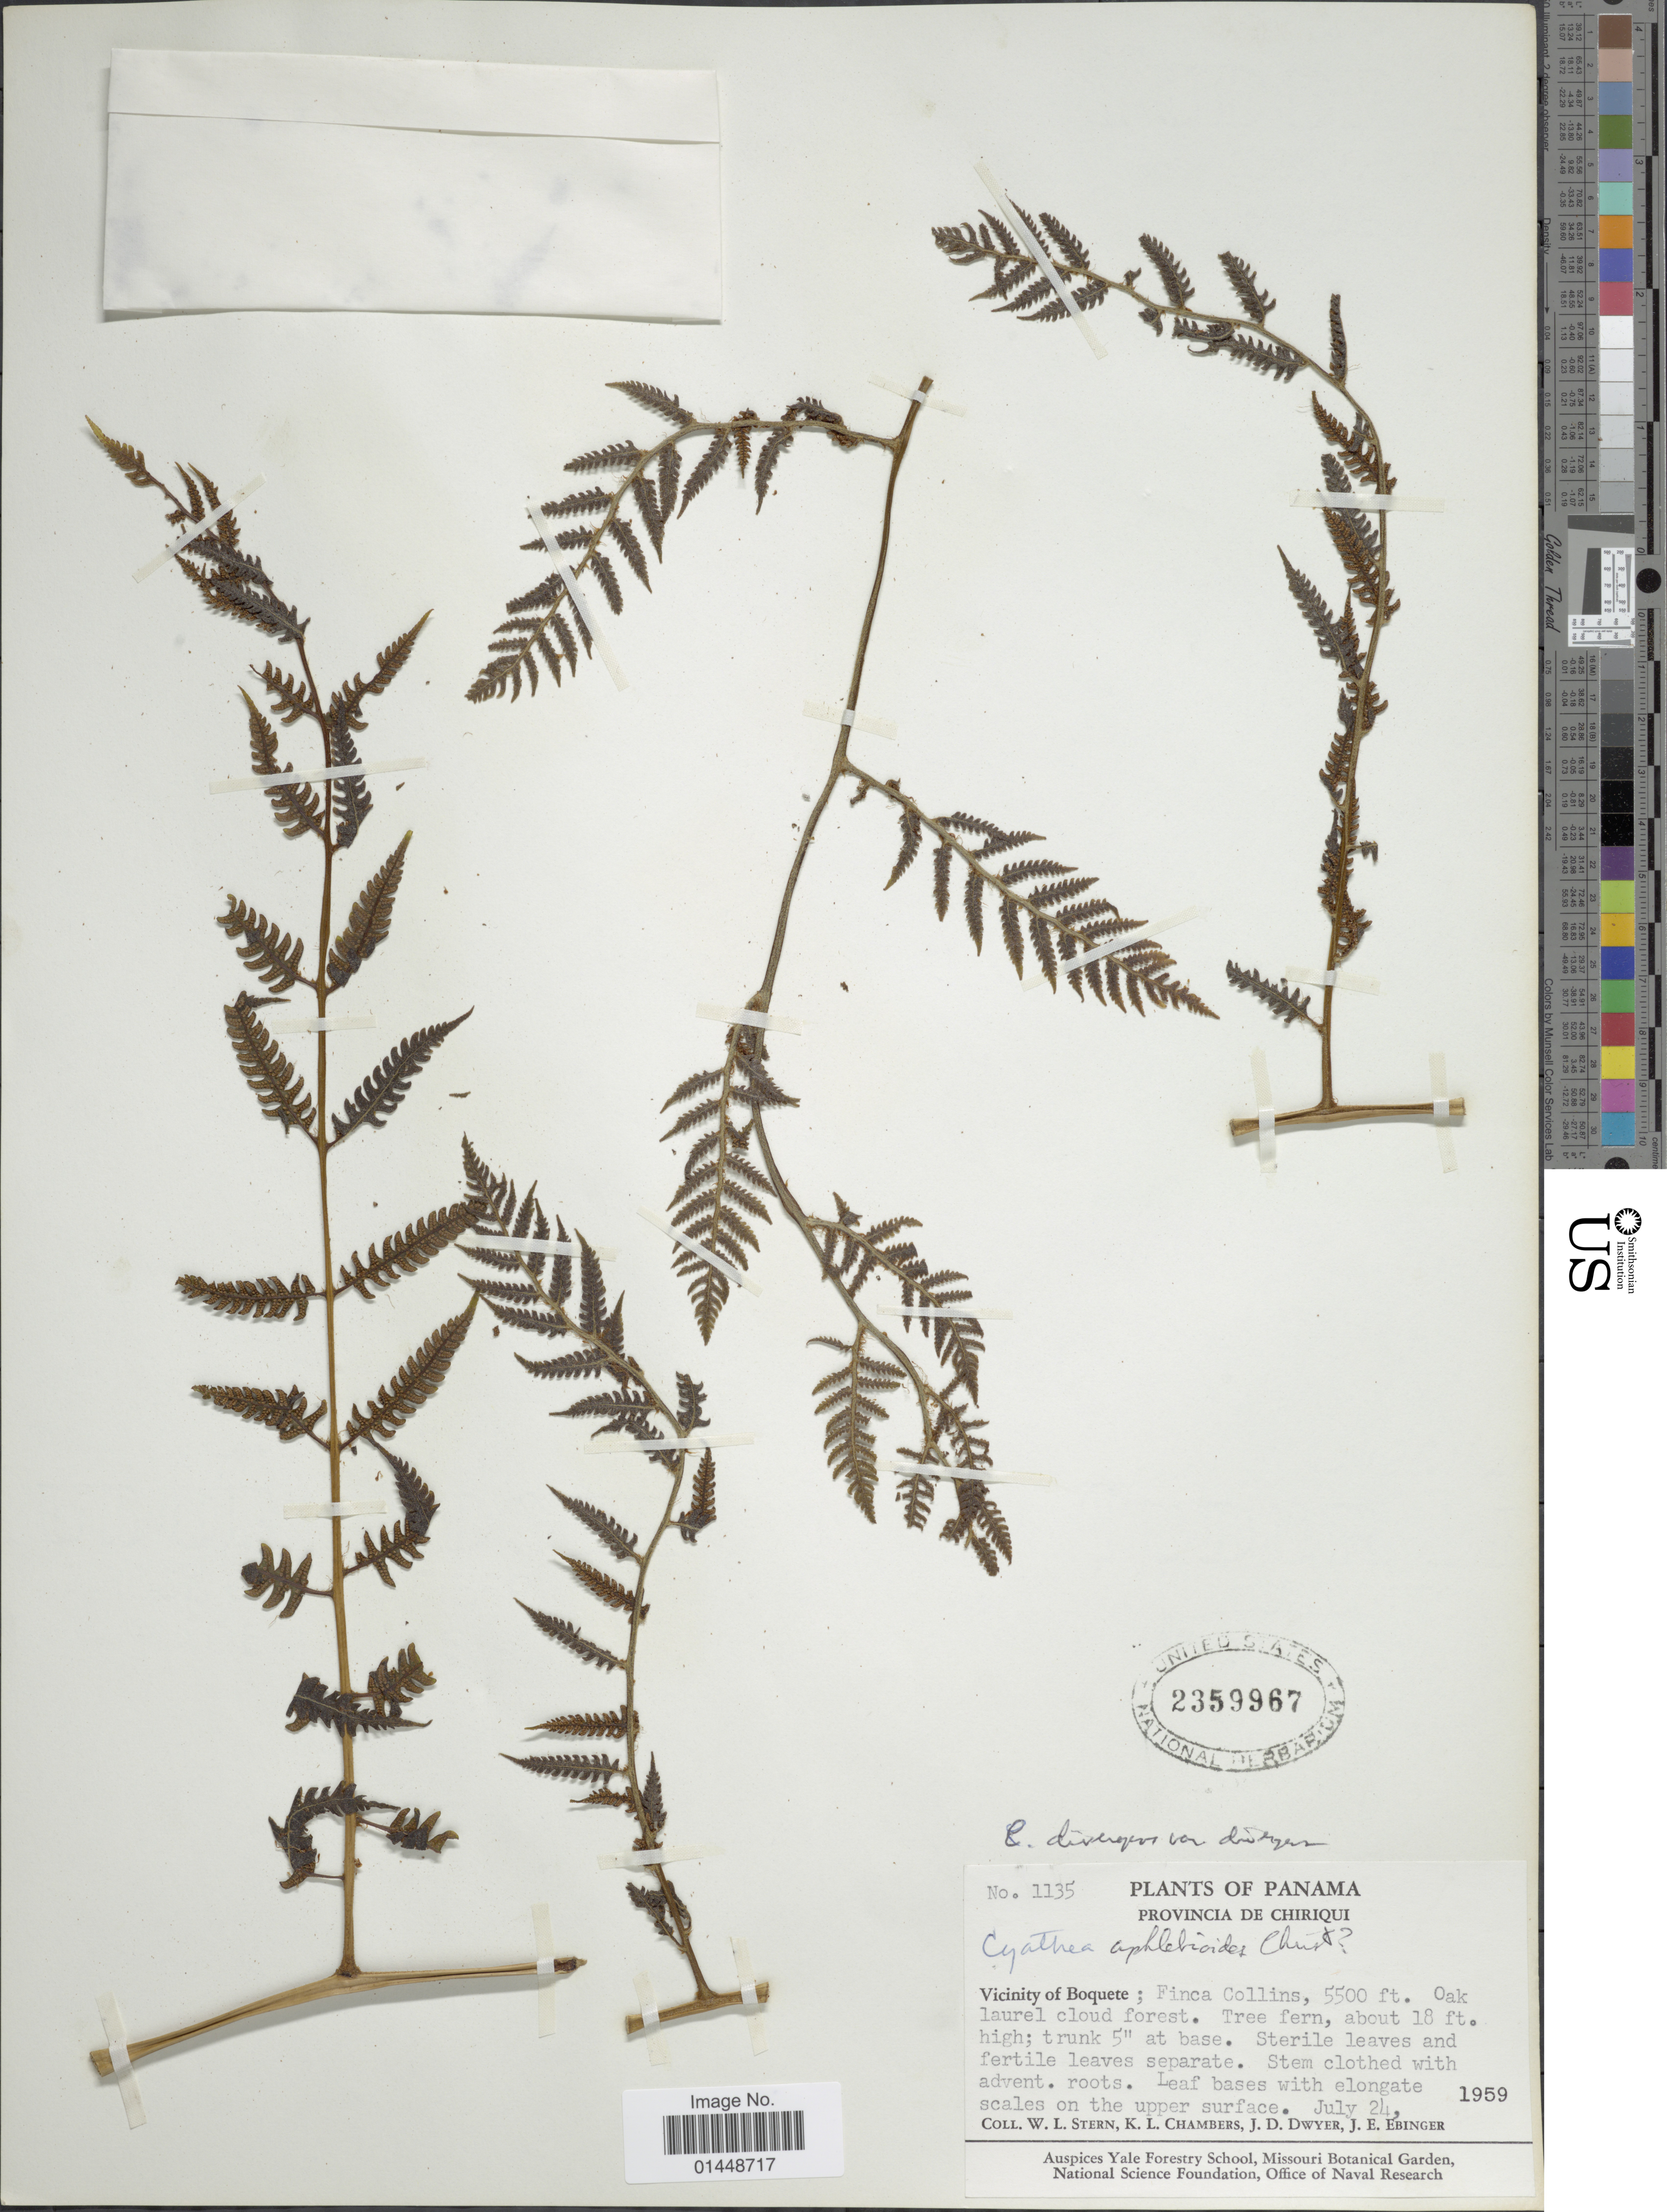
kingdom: Plantae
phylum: Tracheophyta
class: Polypodiopsida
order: Cyatheales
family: Cyatheaceae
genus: Cyathea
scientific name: Cyathea divergens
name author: Kunze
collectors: W. L. Stern, K. Chambers, J. D. Dwyer & J. Ebinger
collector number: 1135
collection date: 1959-07-24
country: Panama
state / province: Chiriqui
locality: Provincia de Chiriqui. Vicinity of Boquete; Finca Collins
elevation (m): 1676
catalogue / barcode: US 2359967